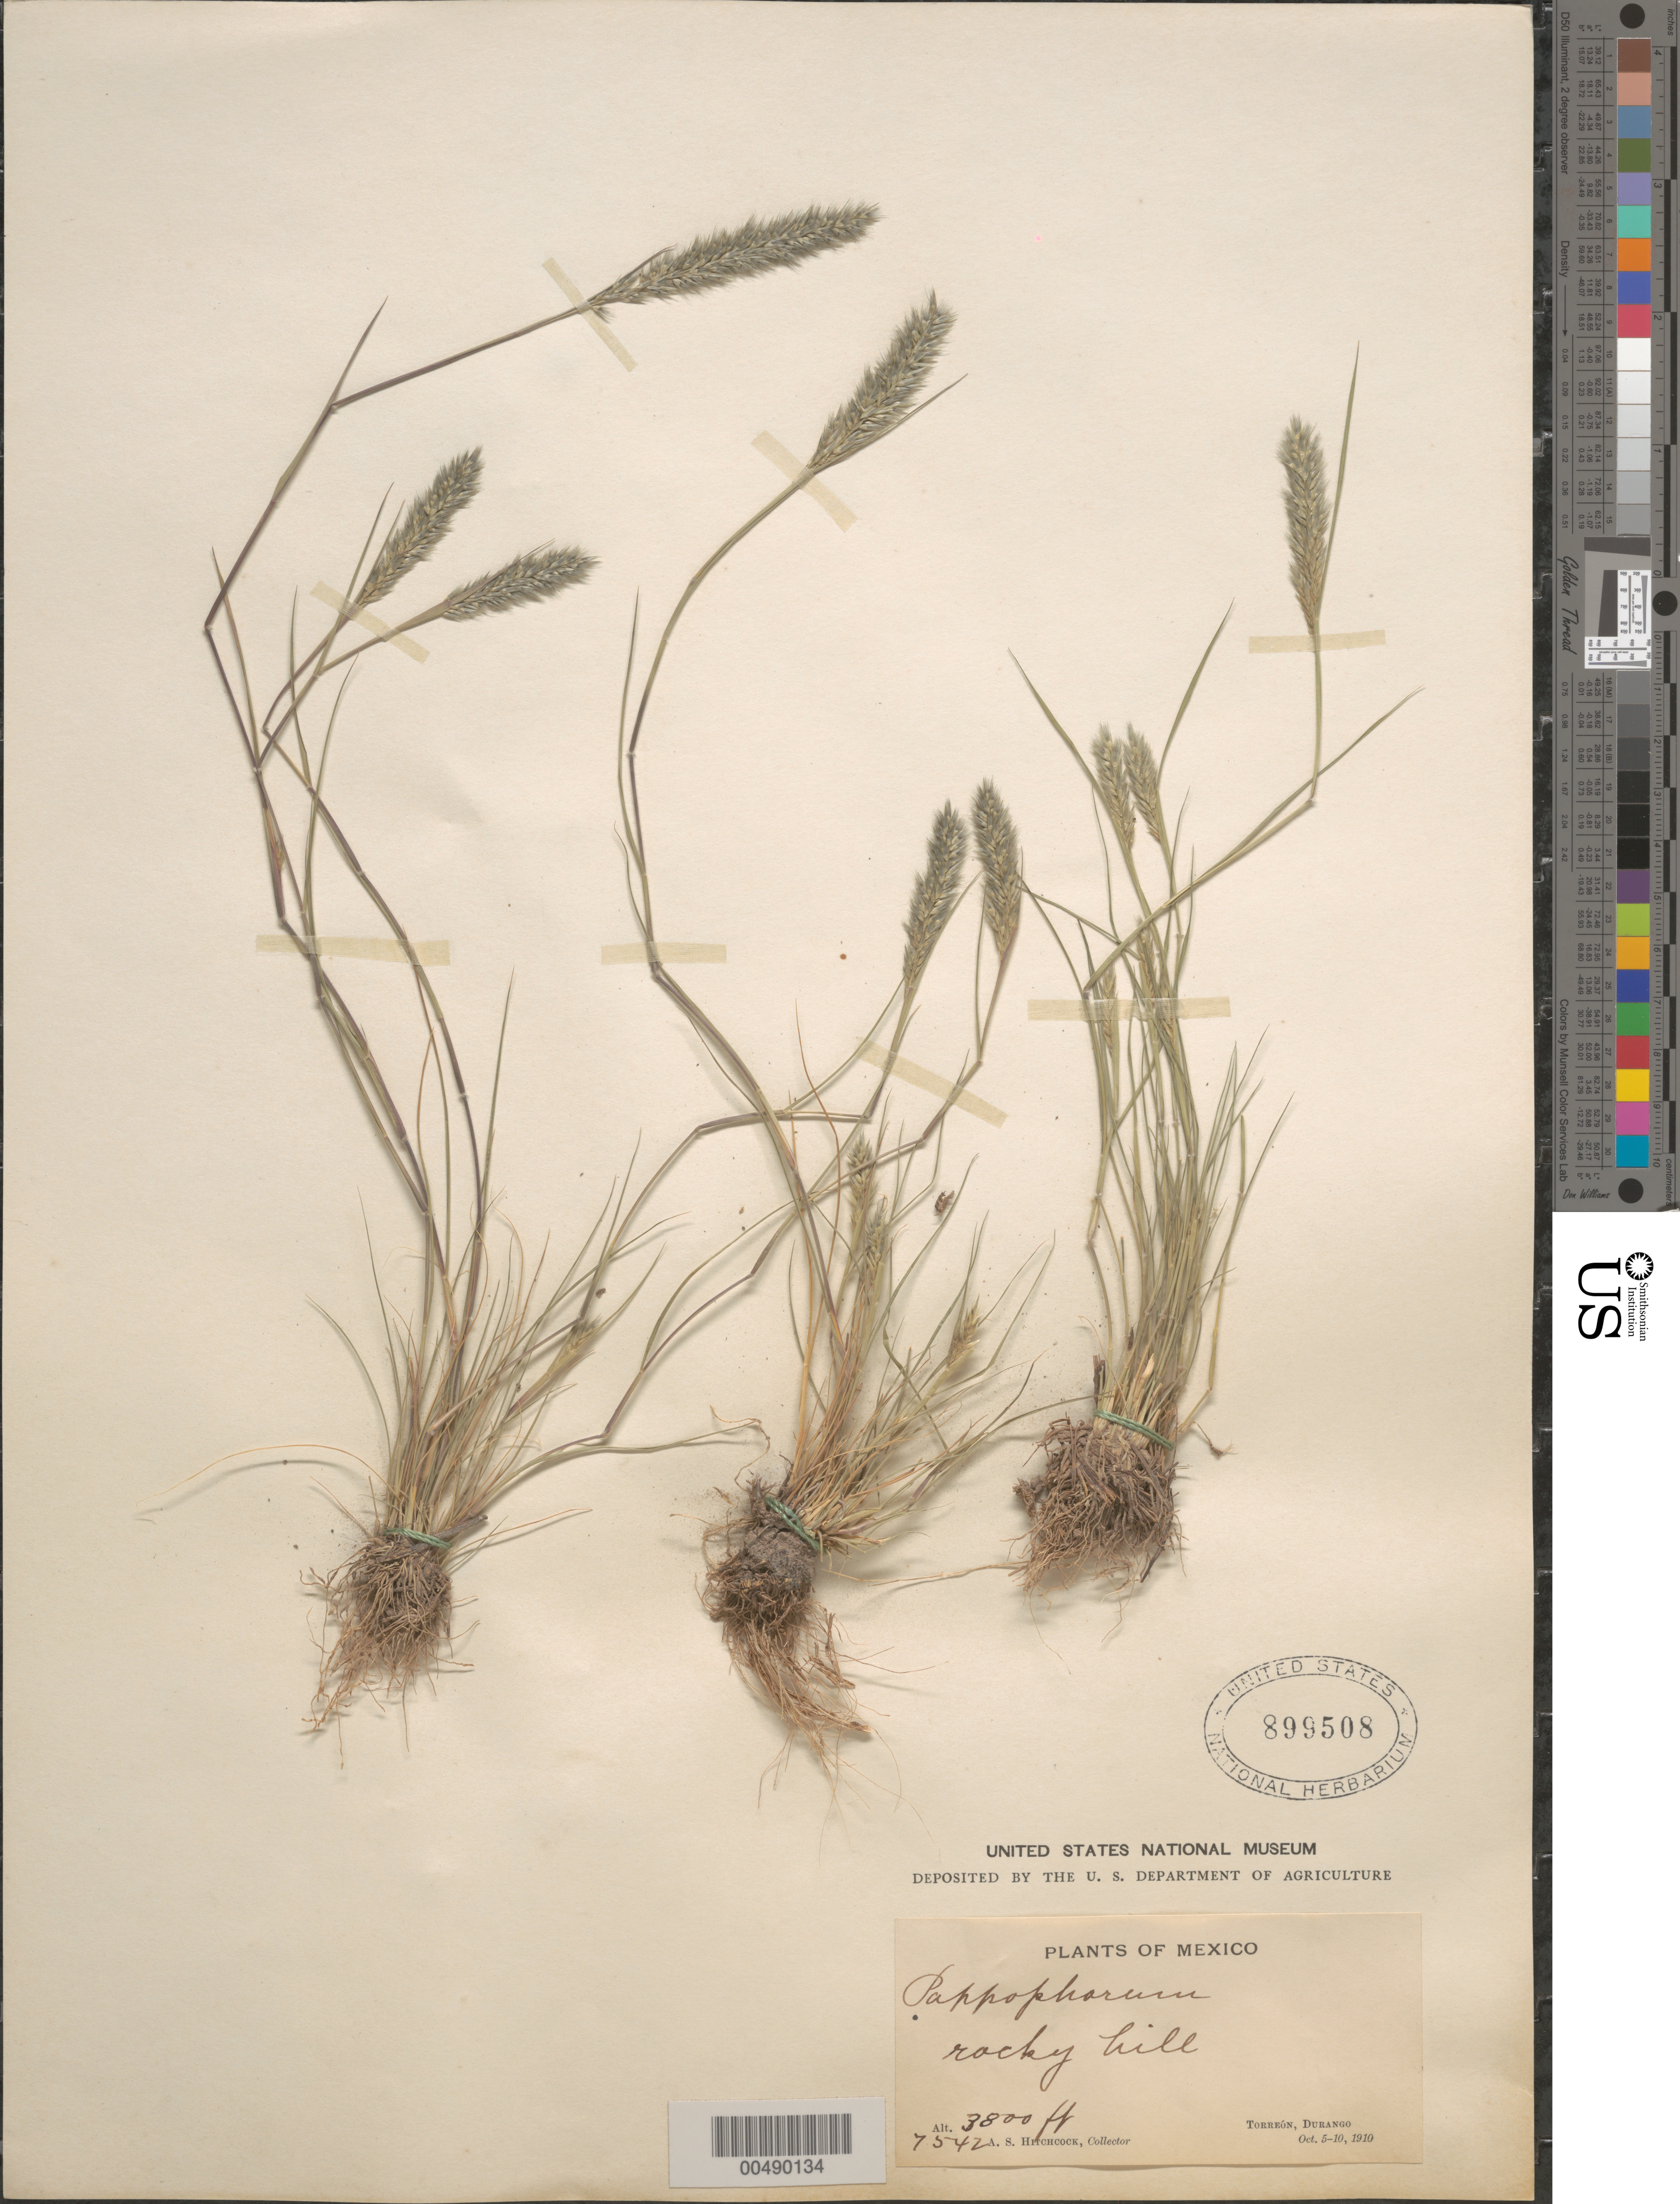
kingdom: Plantae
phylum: Tracheophyta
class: Liliopsida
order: Poales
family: Poaceae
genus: Enneapogon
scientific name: Enneapogon desvauxii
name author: P. Beauv.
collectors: A. S. Hitchcock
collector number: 7542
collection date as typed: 5 Oct 1910 to 10 Oct 1910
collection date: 1910-10-05/1910-10-10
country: Mexico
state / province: Durango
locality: Torreón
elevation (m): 1158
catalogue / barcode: US 899508